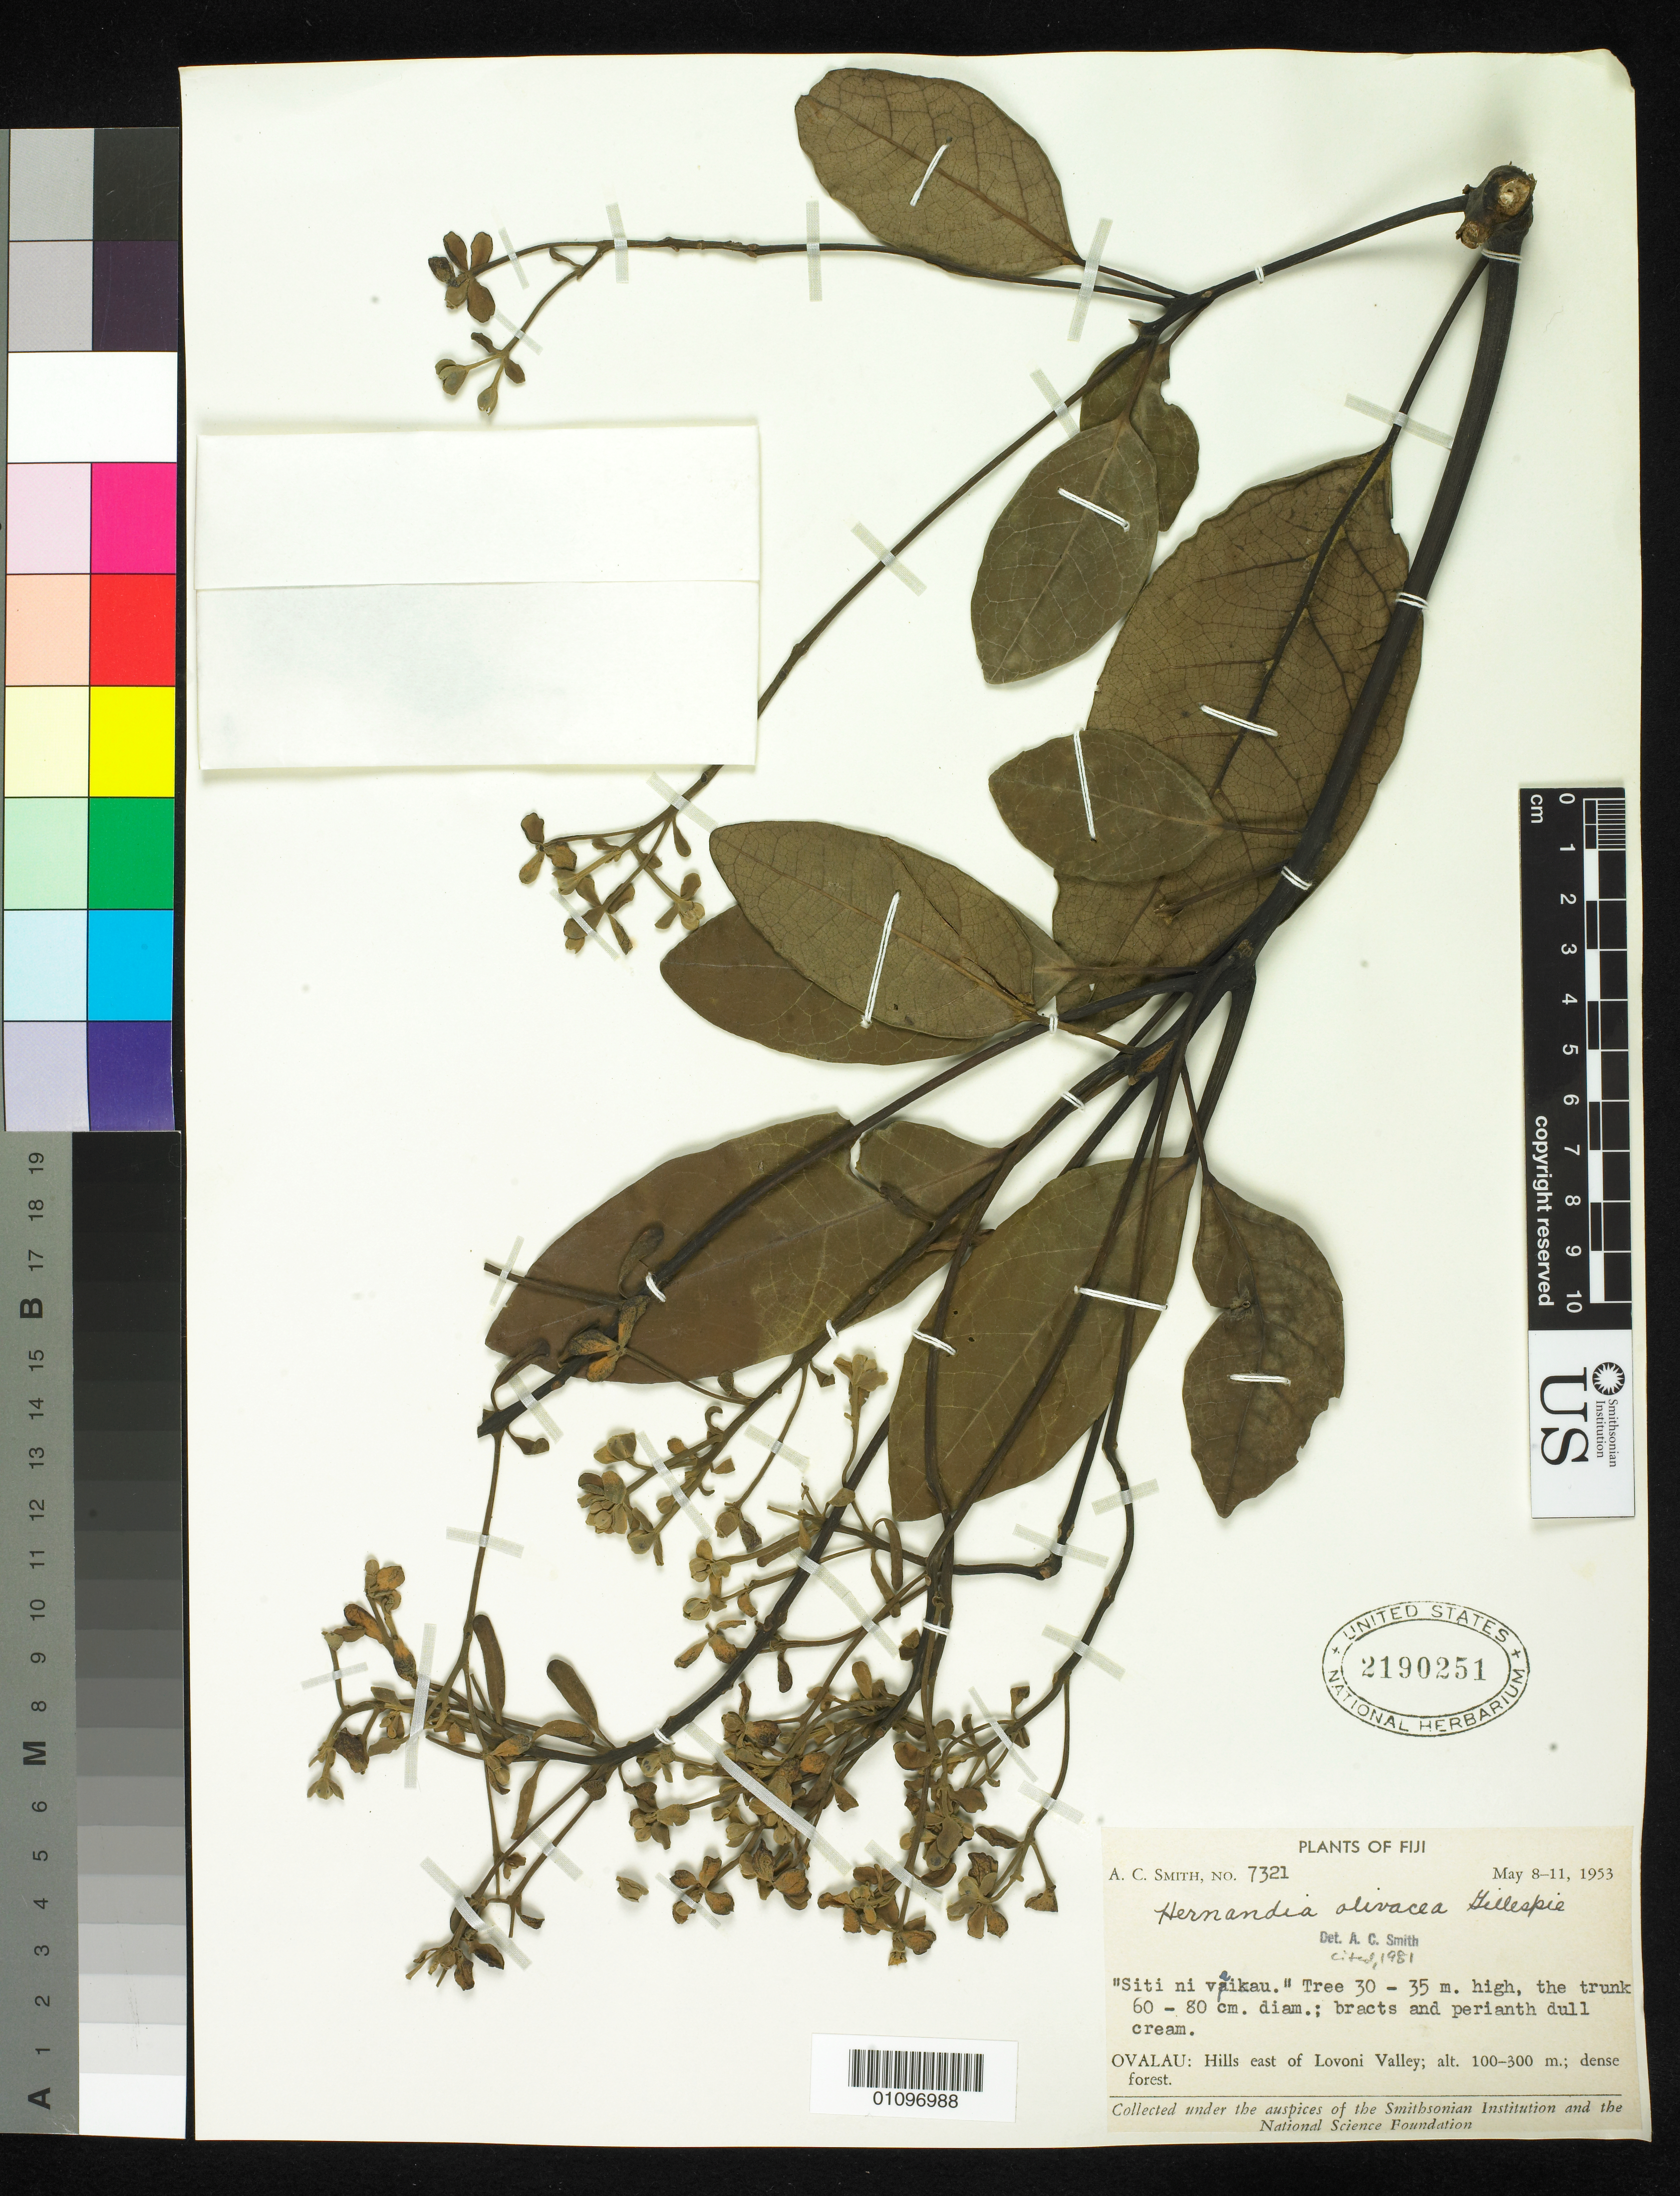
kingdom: Plantae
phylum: Tracheophyta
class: Magnoliopsida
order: Laurales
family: Hernandiaceae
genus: Hernandia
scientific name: Hernandia olivacea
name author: Gillespie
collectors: A. C. Smith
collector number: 7321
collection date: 1953-05-08/1953-05-11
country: Fiji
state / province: Ovalau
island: Ovalau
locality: Hills east of Lovoni valley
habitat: Dense forest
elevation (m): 100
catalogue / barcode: US 2190251